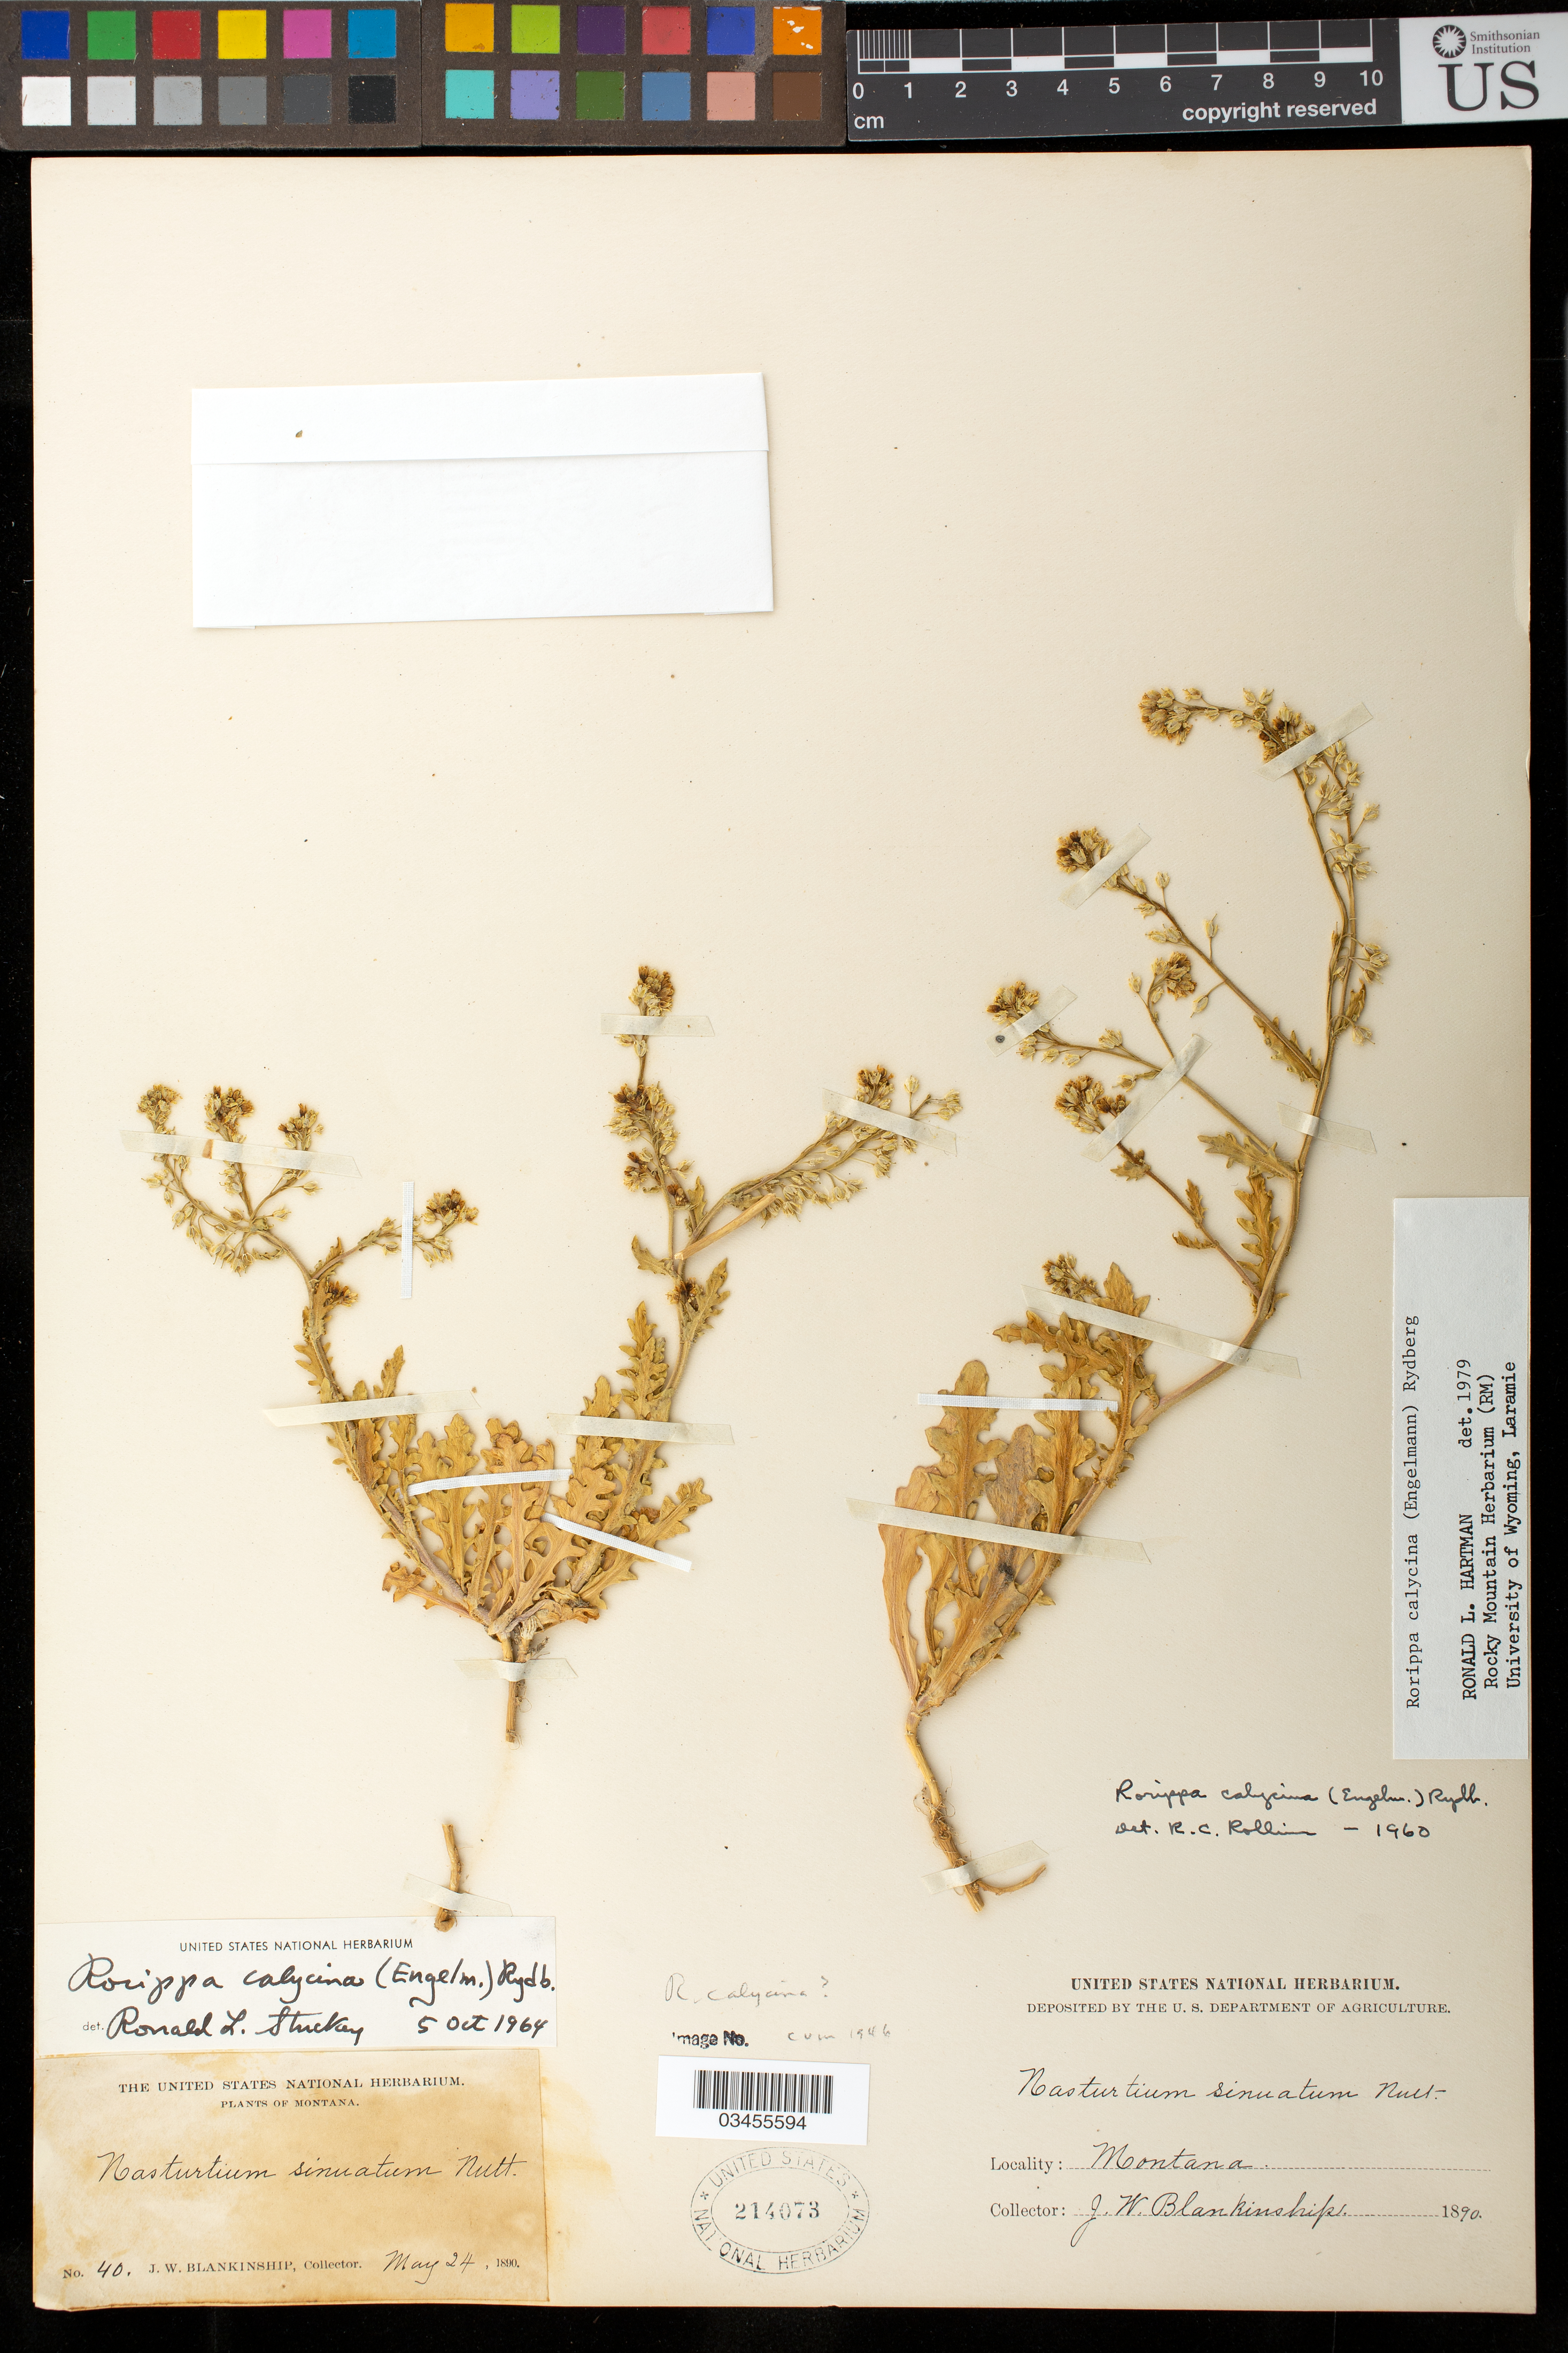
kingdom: Plantae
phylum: Tracheophyta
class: Magnoliopsida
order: Brassicales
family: Brassicaceae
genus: Rorippa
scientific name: Rorippa calycina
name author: (Engelm.) Rydb.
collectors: J. W. Blankinship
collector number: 40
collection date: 1890-05-24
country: United States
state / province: Montana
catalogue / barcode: US 214073